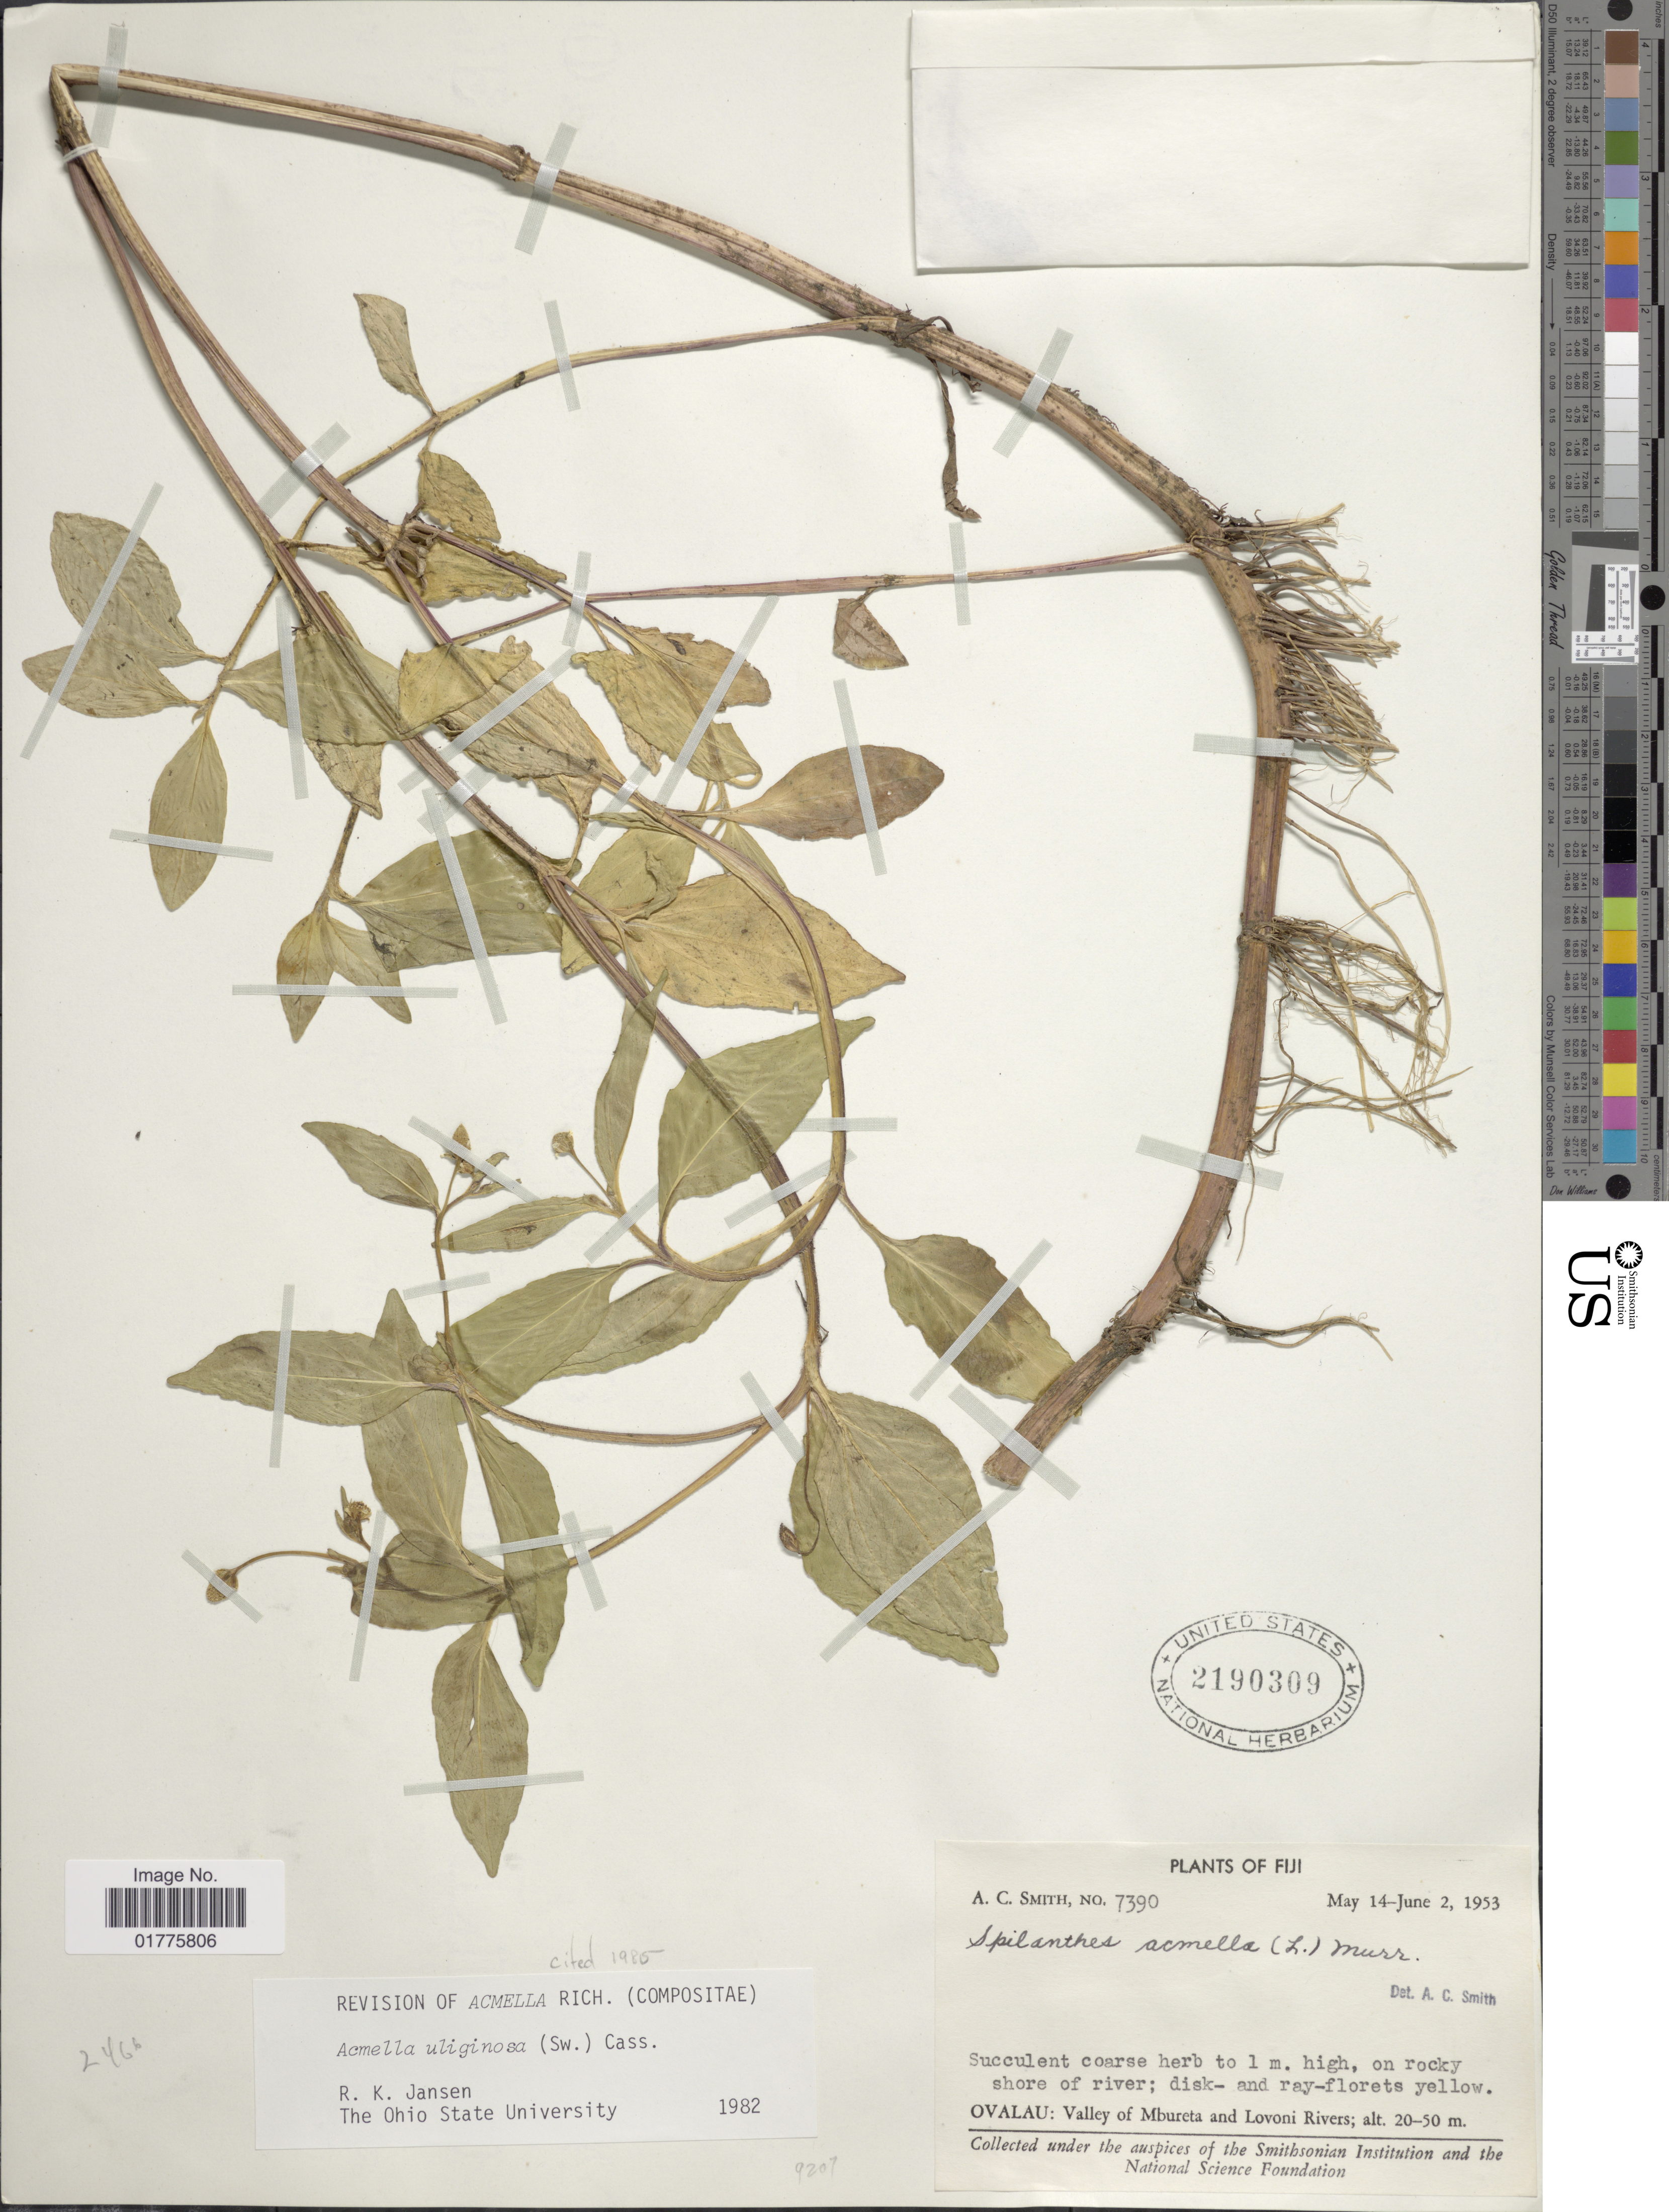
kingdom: Plantae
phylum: Tracheophyta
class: Magnoliopsida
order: Asterales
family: Asteraceae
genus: Acmella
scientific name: Acmella uliginosa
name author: (Sw.) Cass.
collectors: A. C. Smith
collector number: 7390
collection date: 1953-05-14/1953-06-02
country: Fiji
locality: On rocky shore of river, Ovalau: valley of Mbureta and Lovoni Rivers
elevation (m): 20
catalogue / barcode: US 2190309